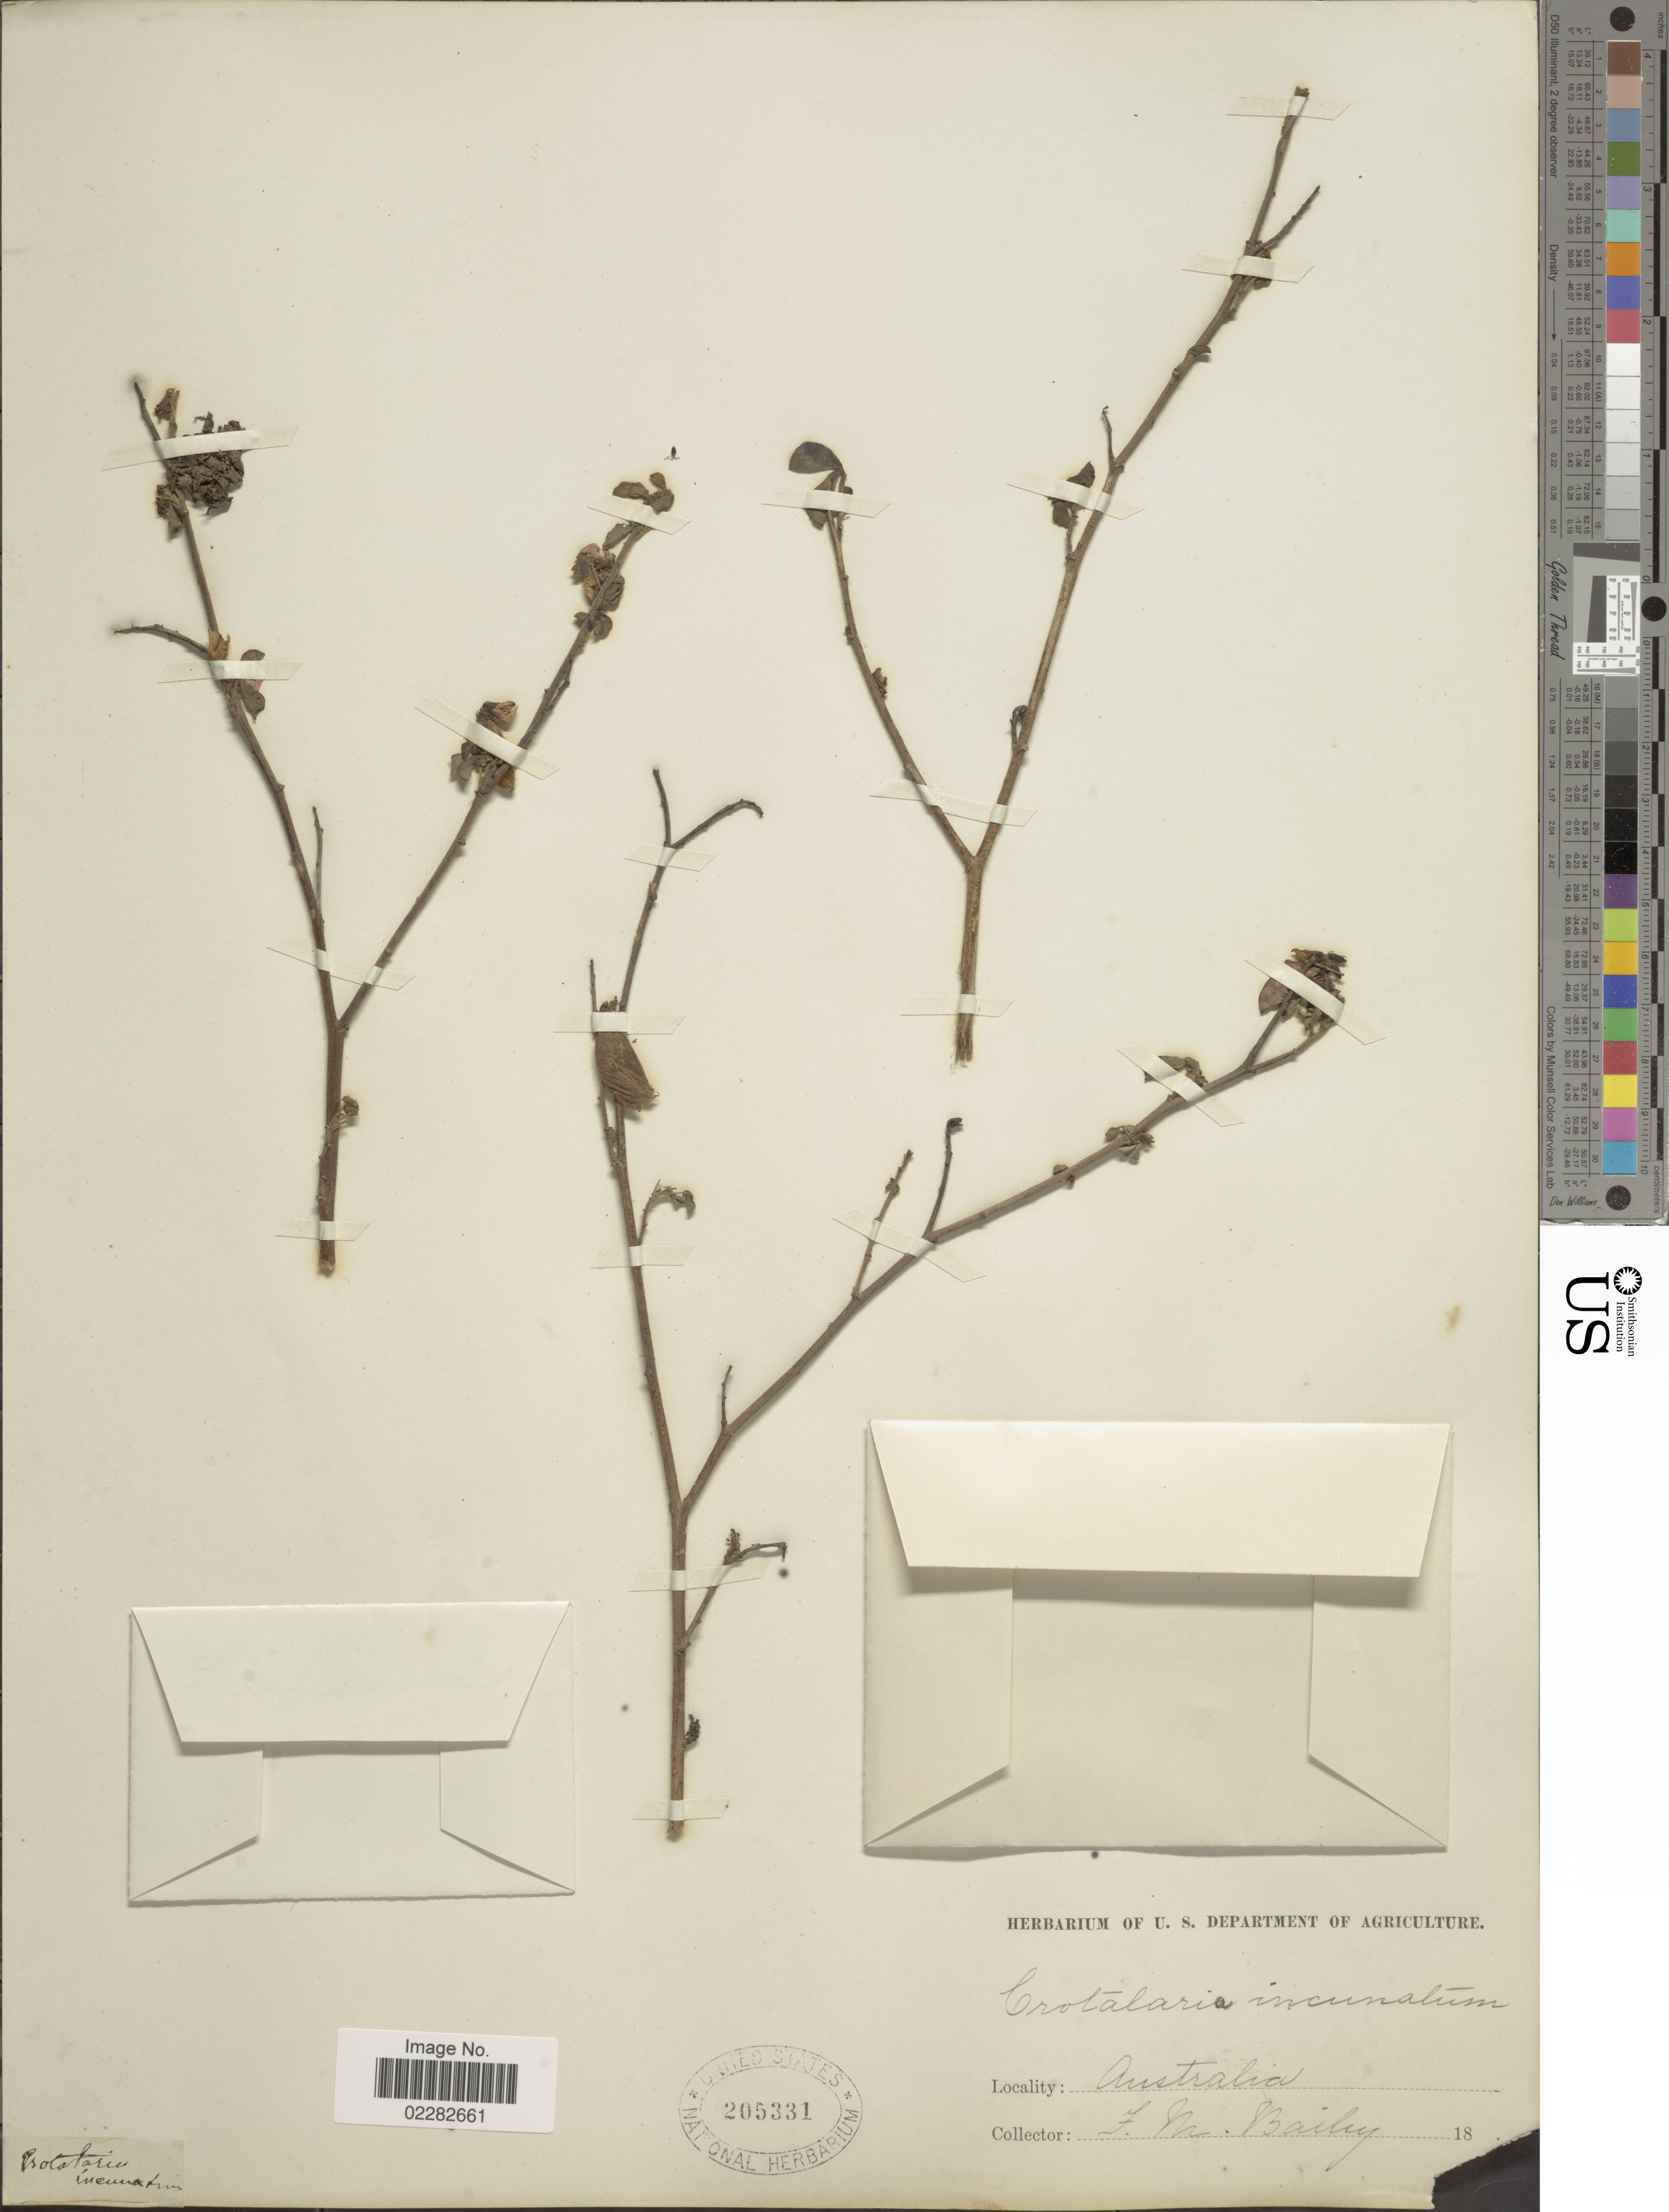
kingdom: Plantae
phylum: Tracheophyta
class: Magnoliopsida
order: Fabales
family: Fabaceae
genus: Crotalaria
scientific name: Crotalaria incuvatum, ined.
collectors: F. M. Bailey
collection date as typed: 18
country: Australia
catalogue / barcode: US 205331